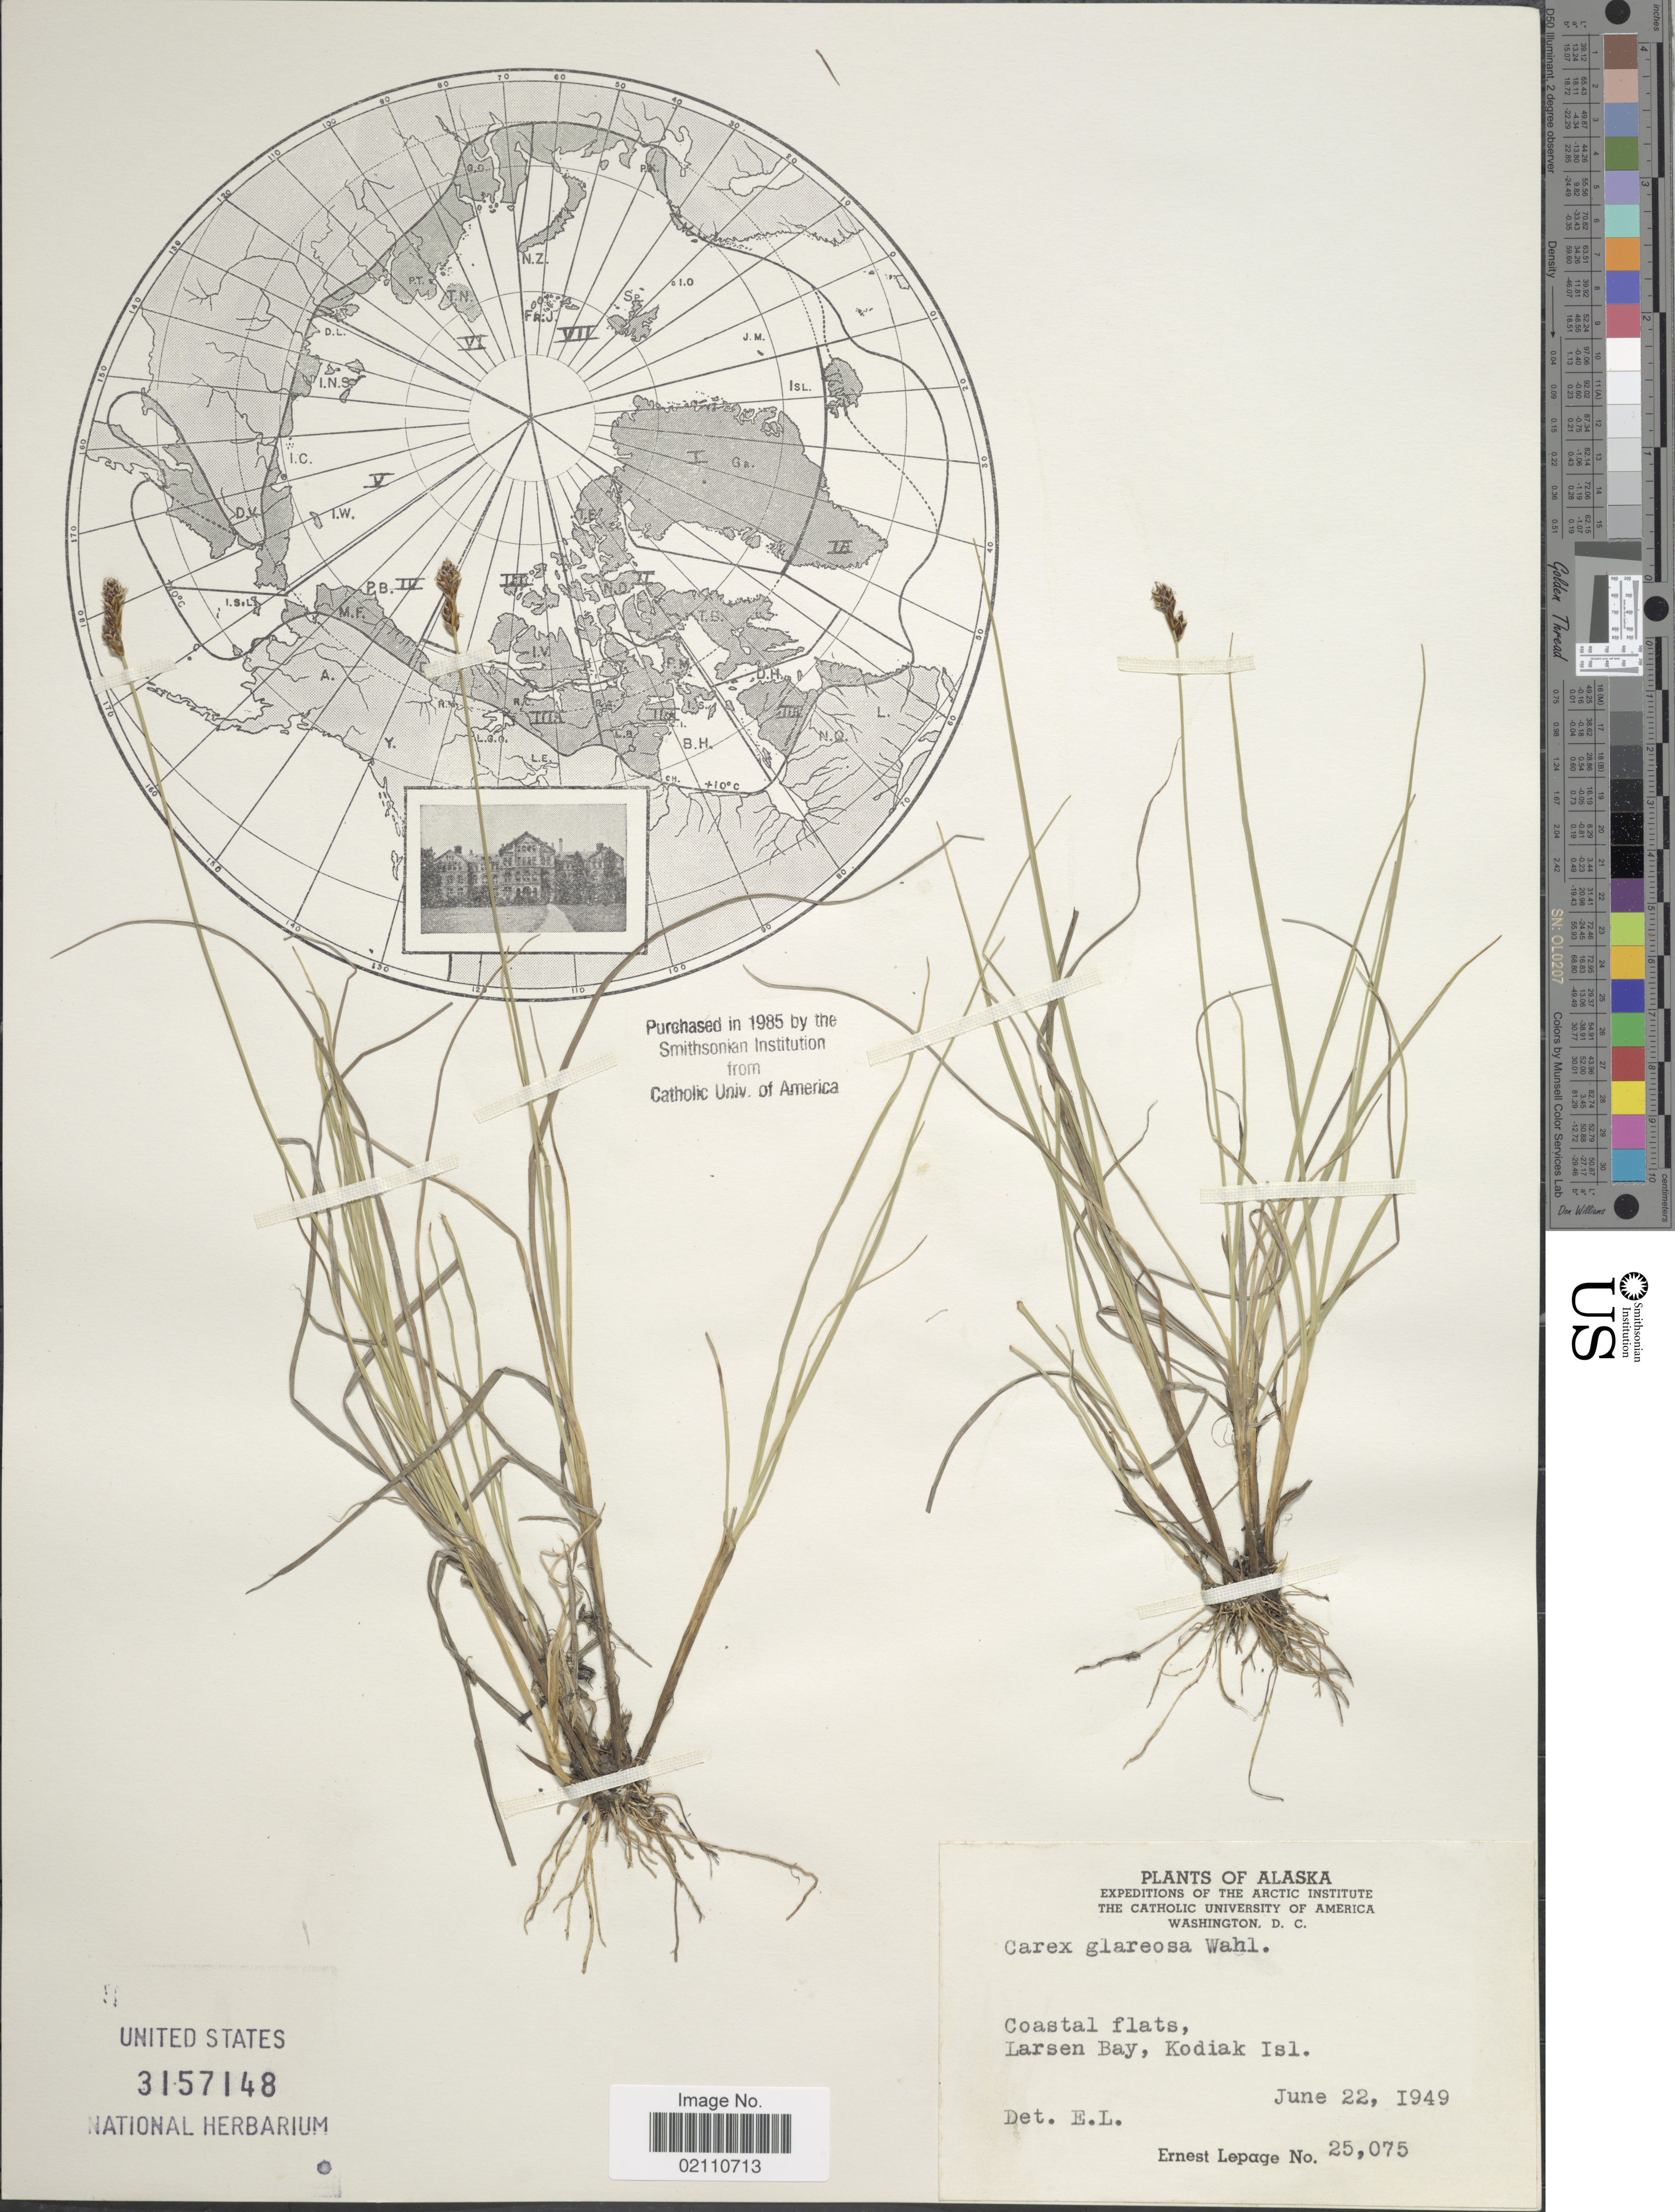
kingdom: Plantae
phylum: Tracheophyta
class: Liliopsida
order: Poales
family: Cyperaceae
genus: Carex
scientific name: Carex glareosa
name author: Schkuhr ex Wahlenb.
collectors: E. Lepage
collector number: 25075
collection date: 1949-06-22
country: United States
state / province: Alaska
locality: Coastal flats, Larsen Bay, Kodiak Isl.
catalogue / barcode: US 3157148